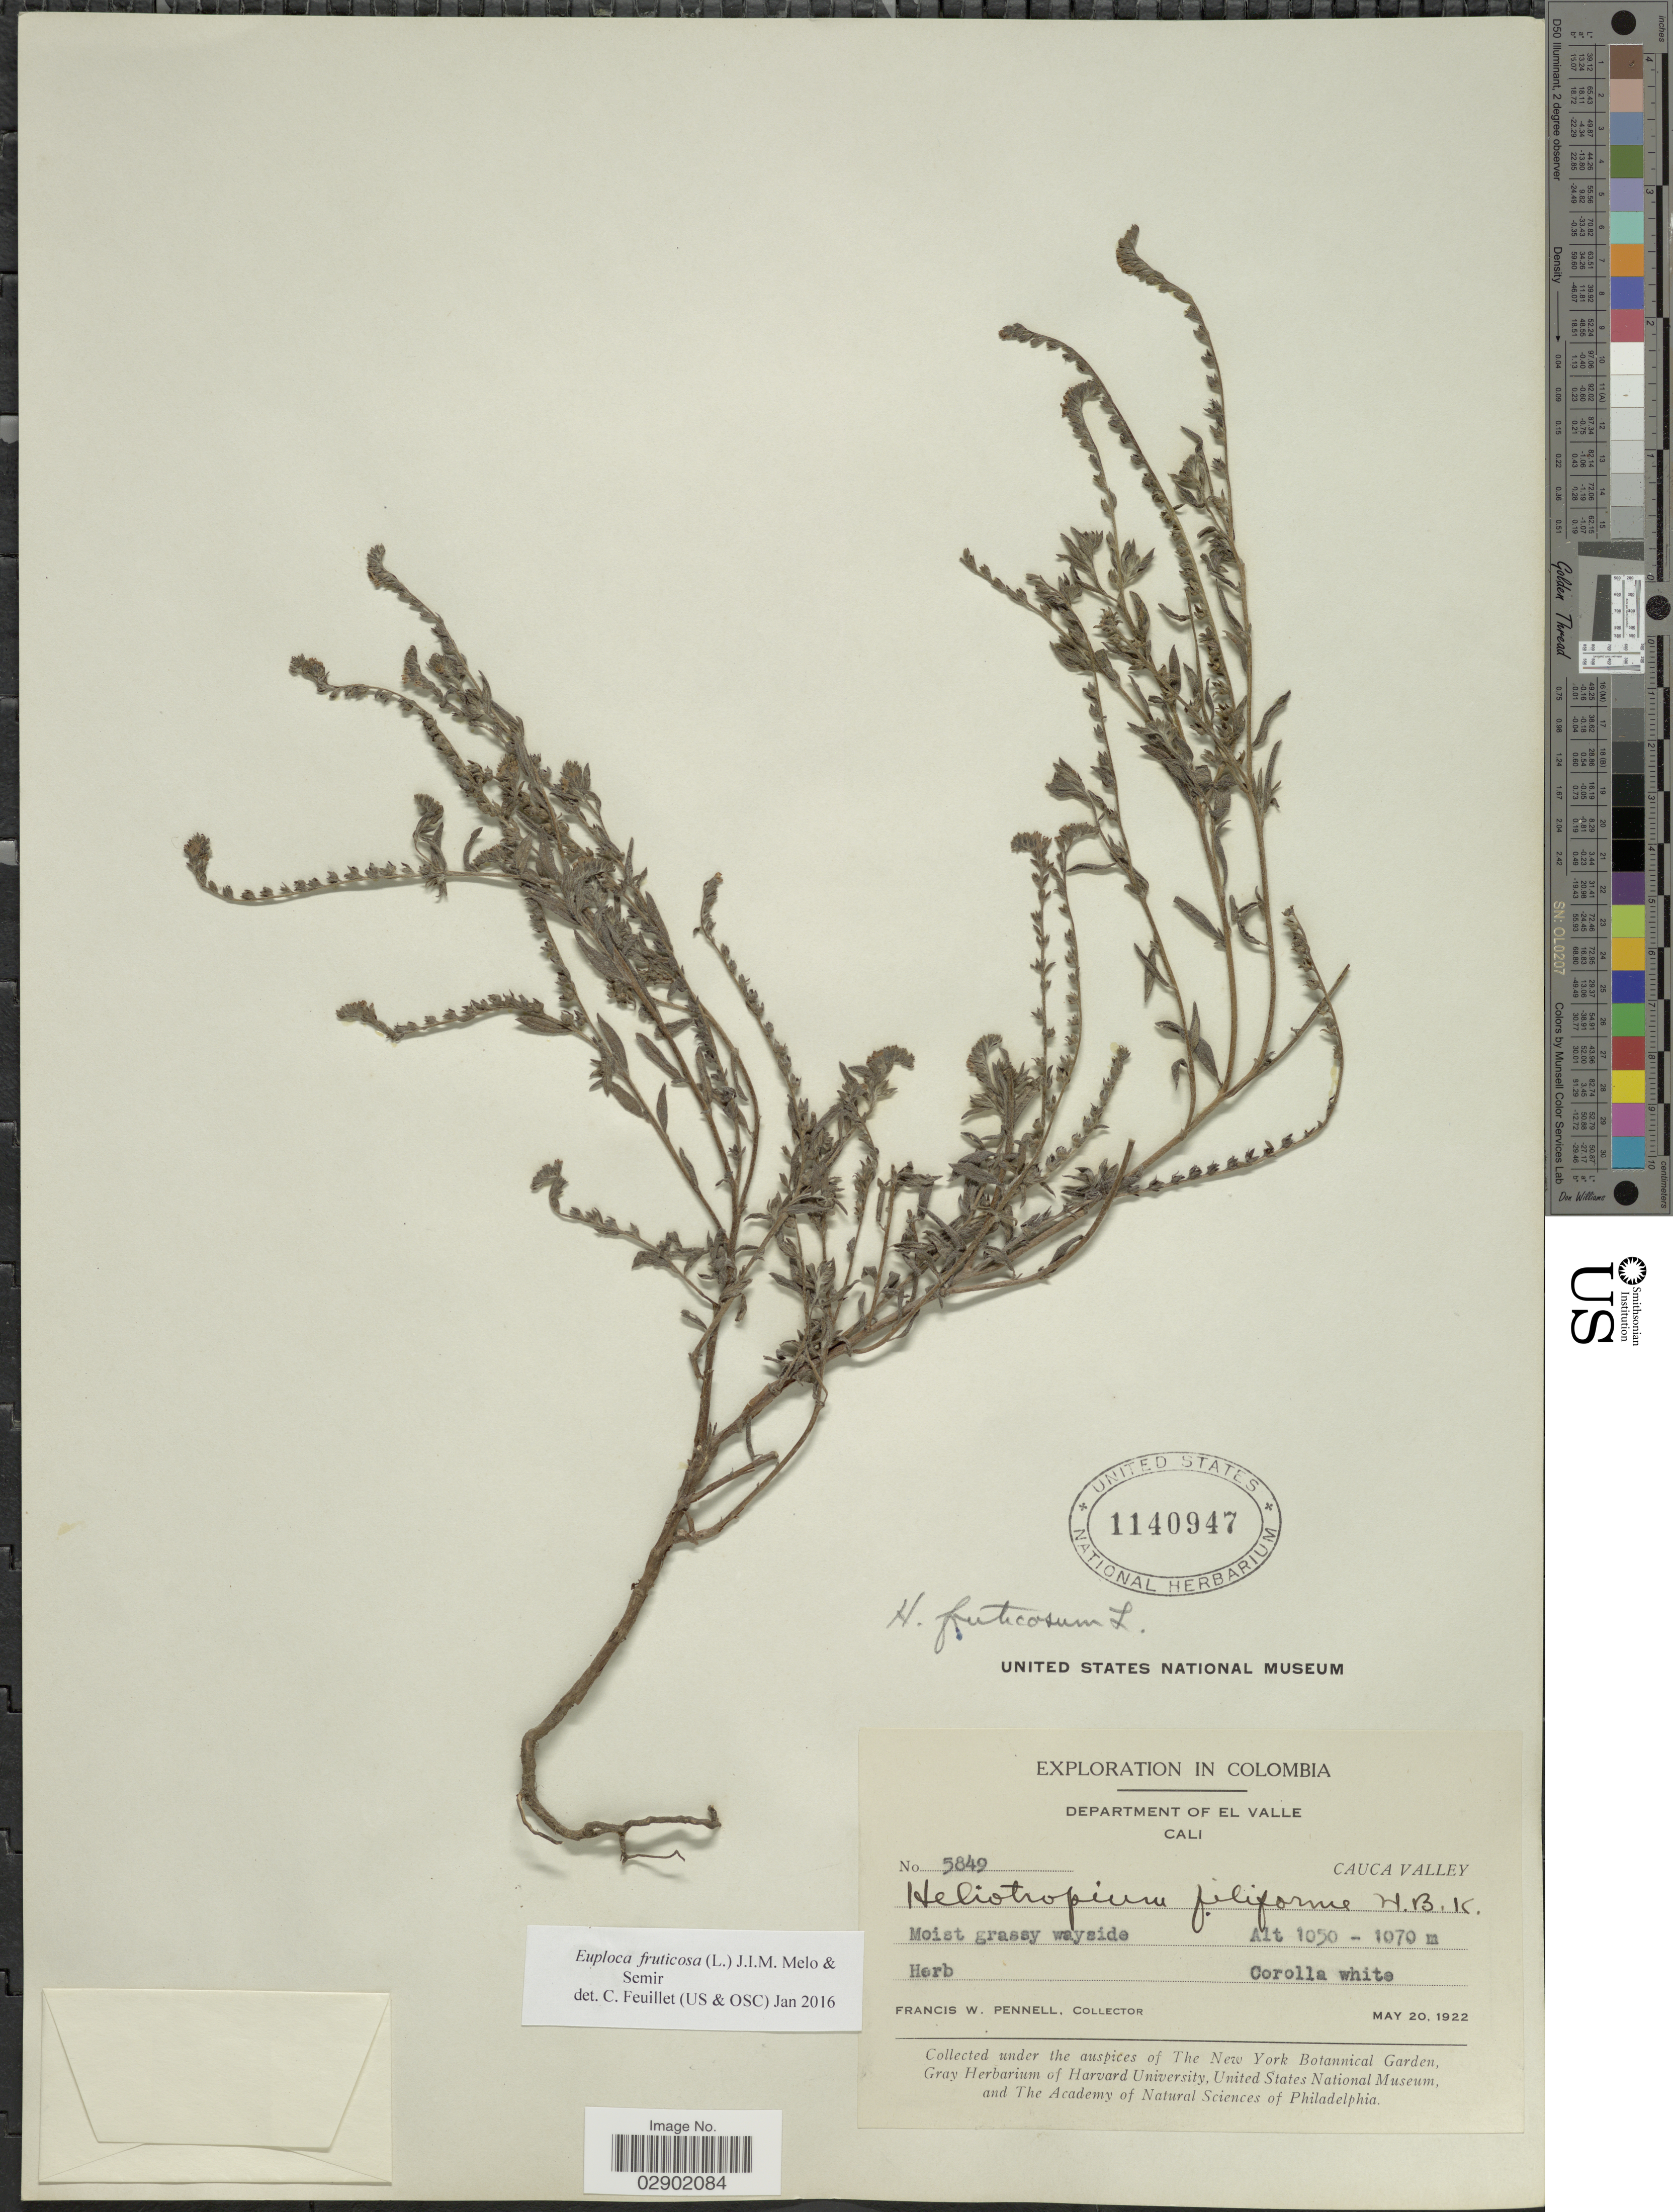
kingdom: Plantae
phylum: Tracheophyta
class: Magnoliopsida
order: Boraginales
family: Heliotropiaceae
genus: Euploca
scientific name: Euploca fruticosa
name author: (L.) J.I.M. Melo & Semir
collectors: F. W. Pennell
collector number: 5849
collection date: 1922-05-20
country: Colombia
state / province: Valle del Cauca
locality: Department of El Valle, Cali. Cauca Valley.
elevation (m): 1050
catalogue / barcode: US 1140947